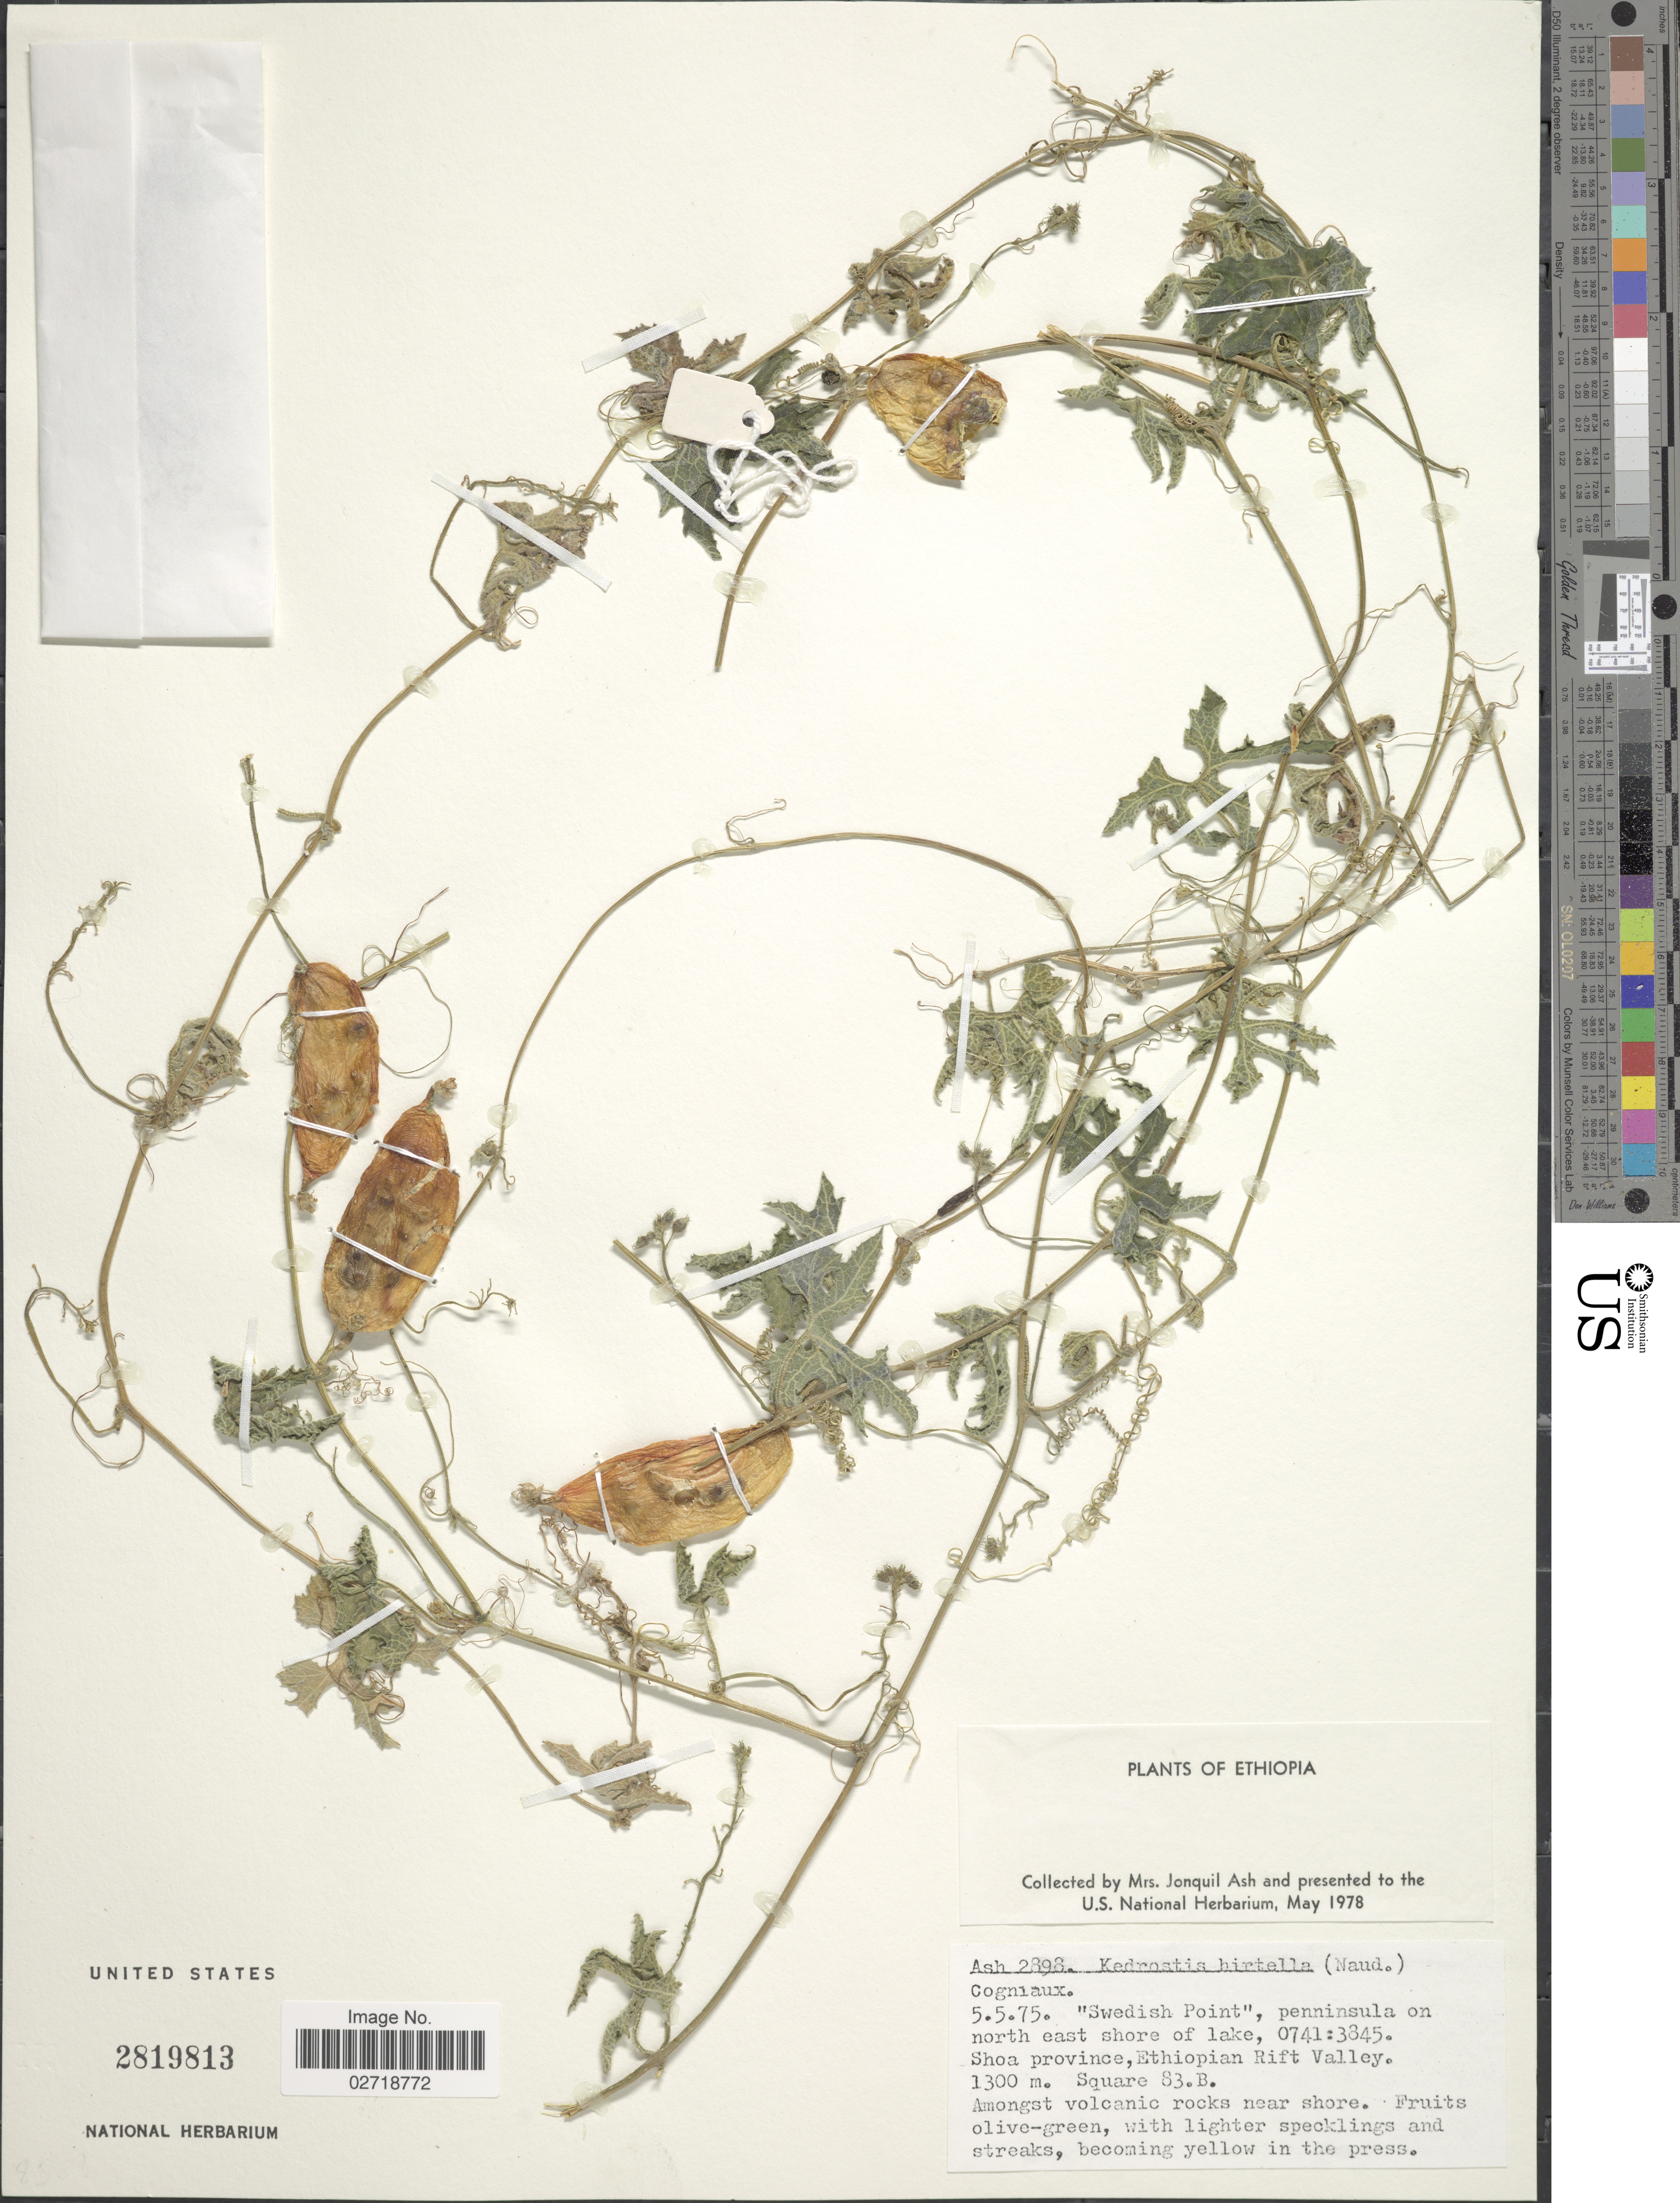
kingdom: Plantae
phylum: Tracheophyta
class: Magnoliopsida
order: Cucurbitales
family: Cucurbitaceae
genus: Kedrostis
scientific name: Kedrostis hirtella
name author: (Naudin) Cogn.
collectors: J. Ash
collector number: Ash 2898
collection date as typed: Transcribed d/m/y: 5/5/75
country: Ethiopia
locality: Swedish Point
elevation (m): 1300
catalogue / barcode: US 2819813